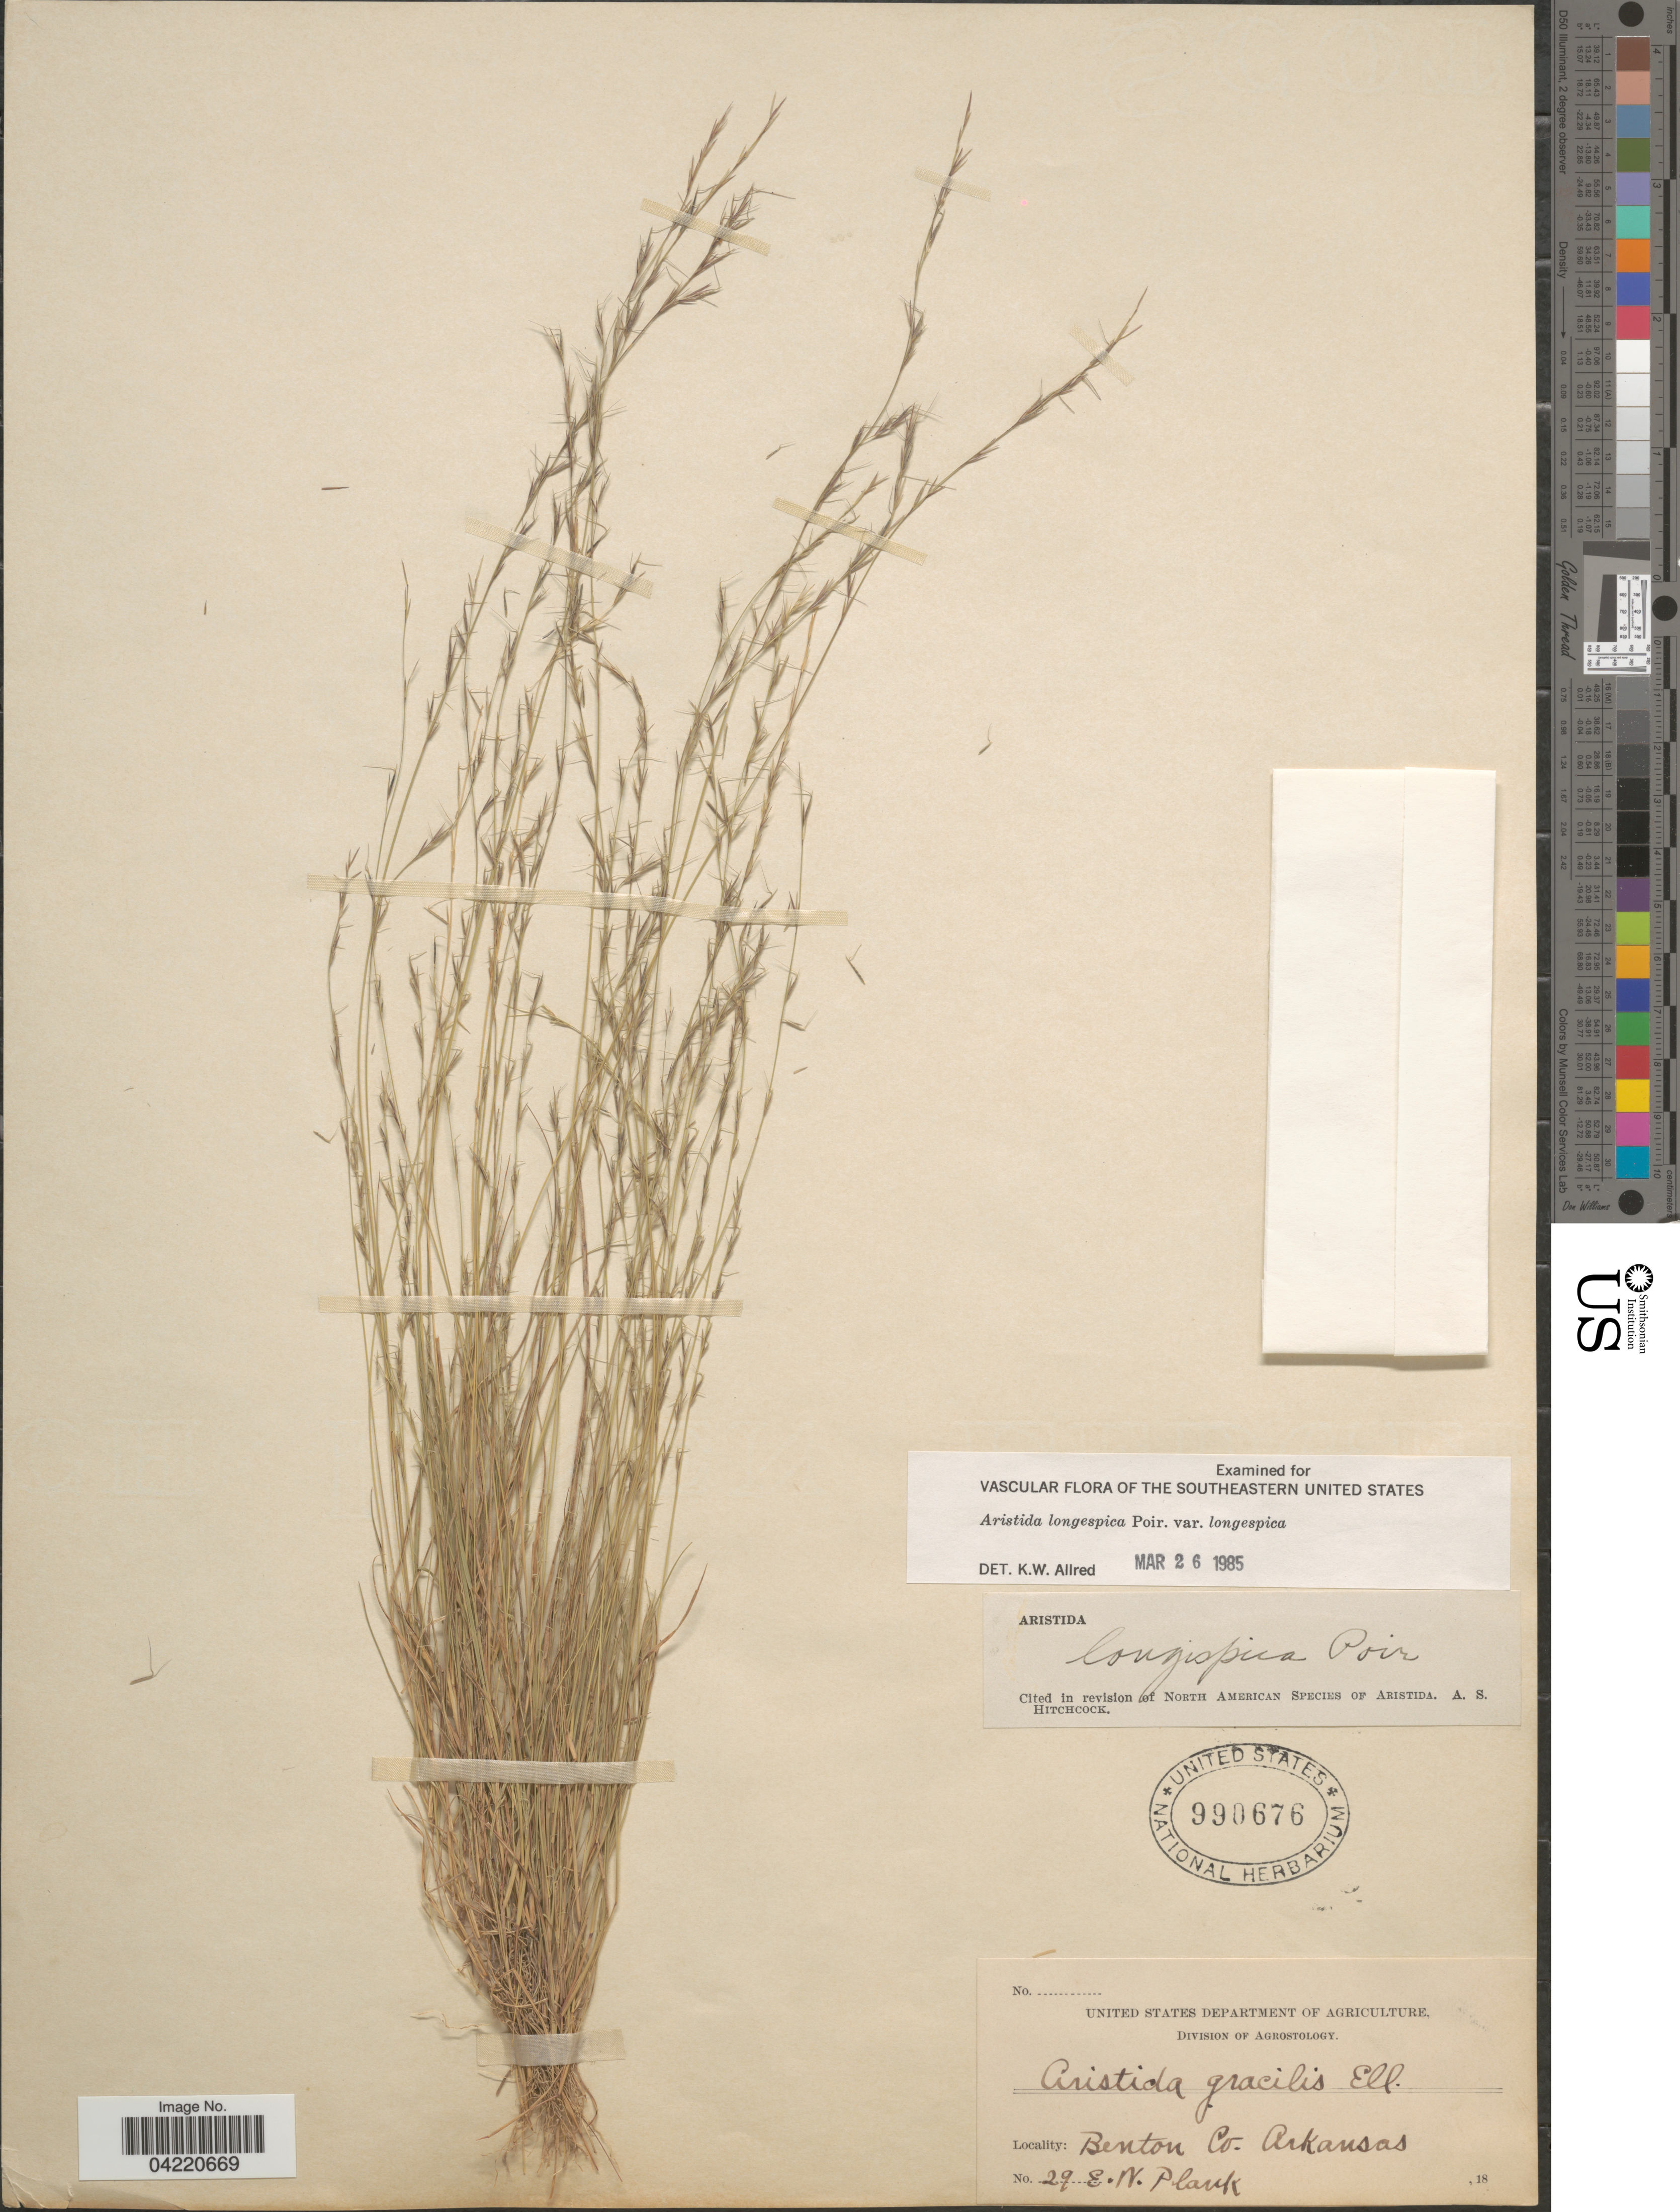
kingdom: Plantae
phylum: Tracheophyta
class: Liliopsida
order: Poales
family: Poaceae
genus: Aristida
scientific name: Aristida longespica var. longespica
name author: Poir.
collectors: E. Plank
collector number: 29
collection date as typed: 18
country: United States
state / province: Arkansas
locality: Benton Co.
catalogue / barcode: US 990676